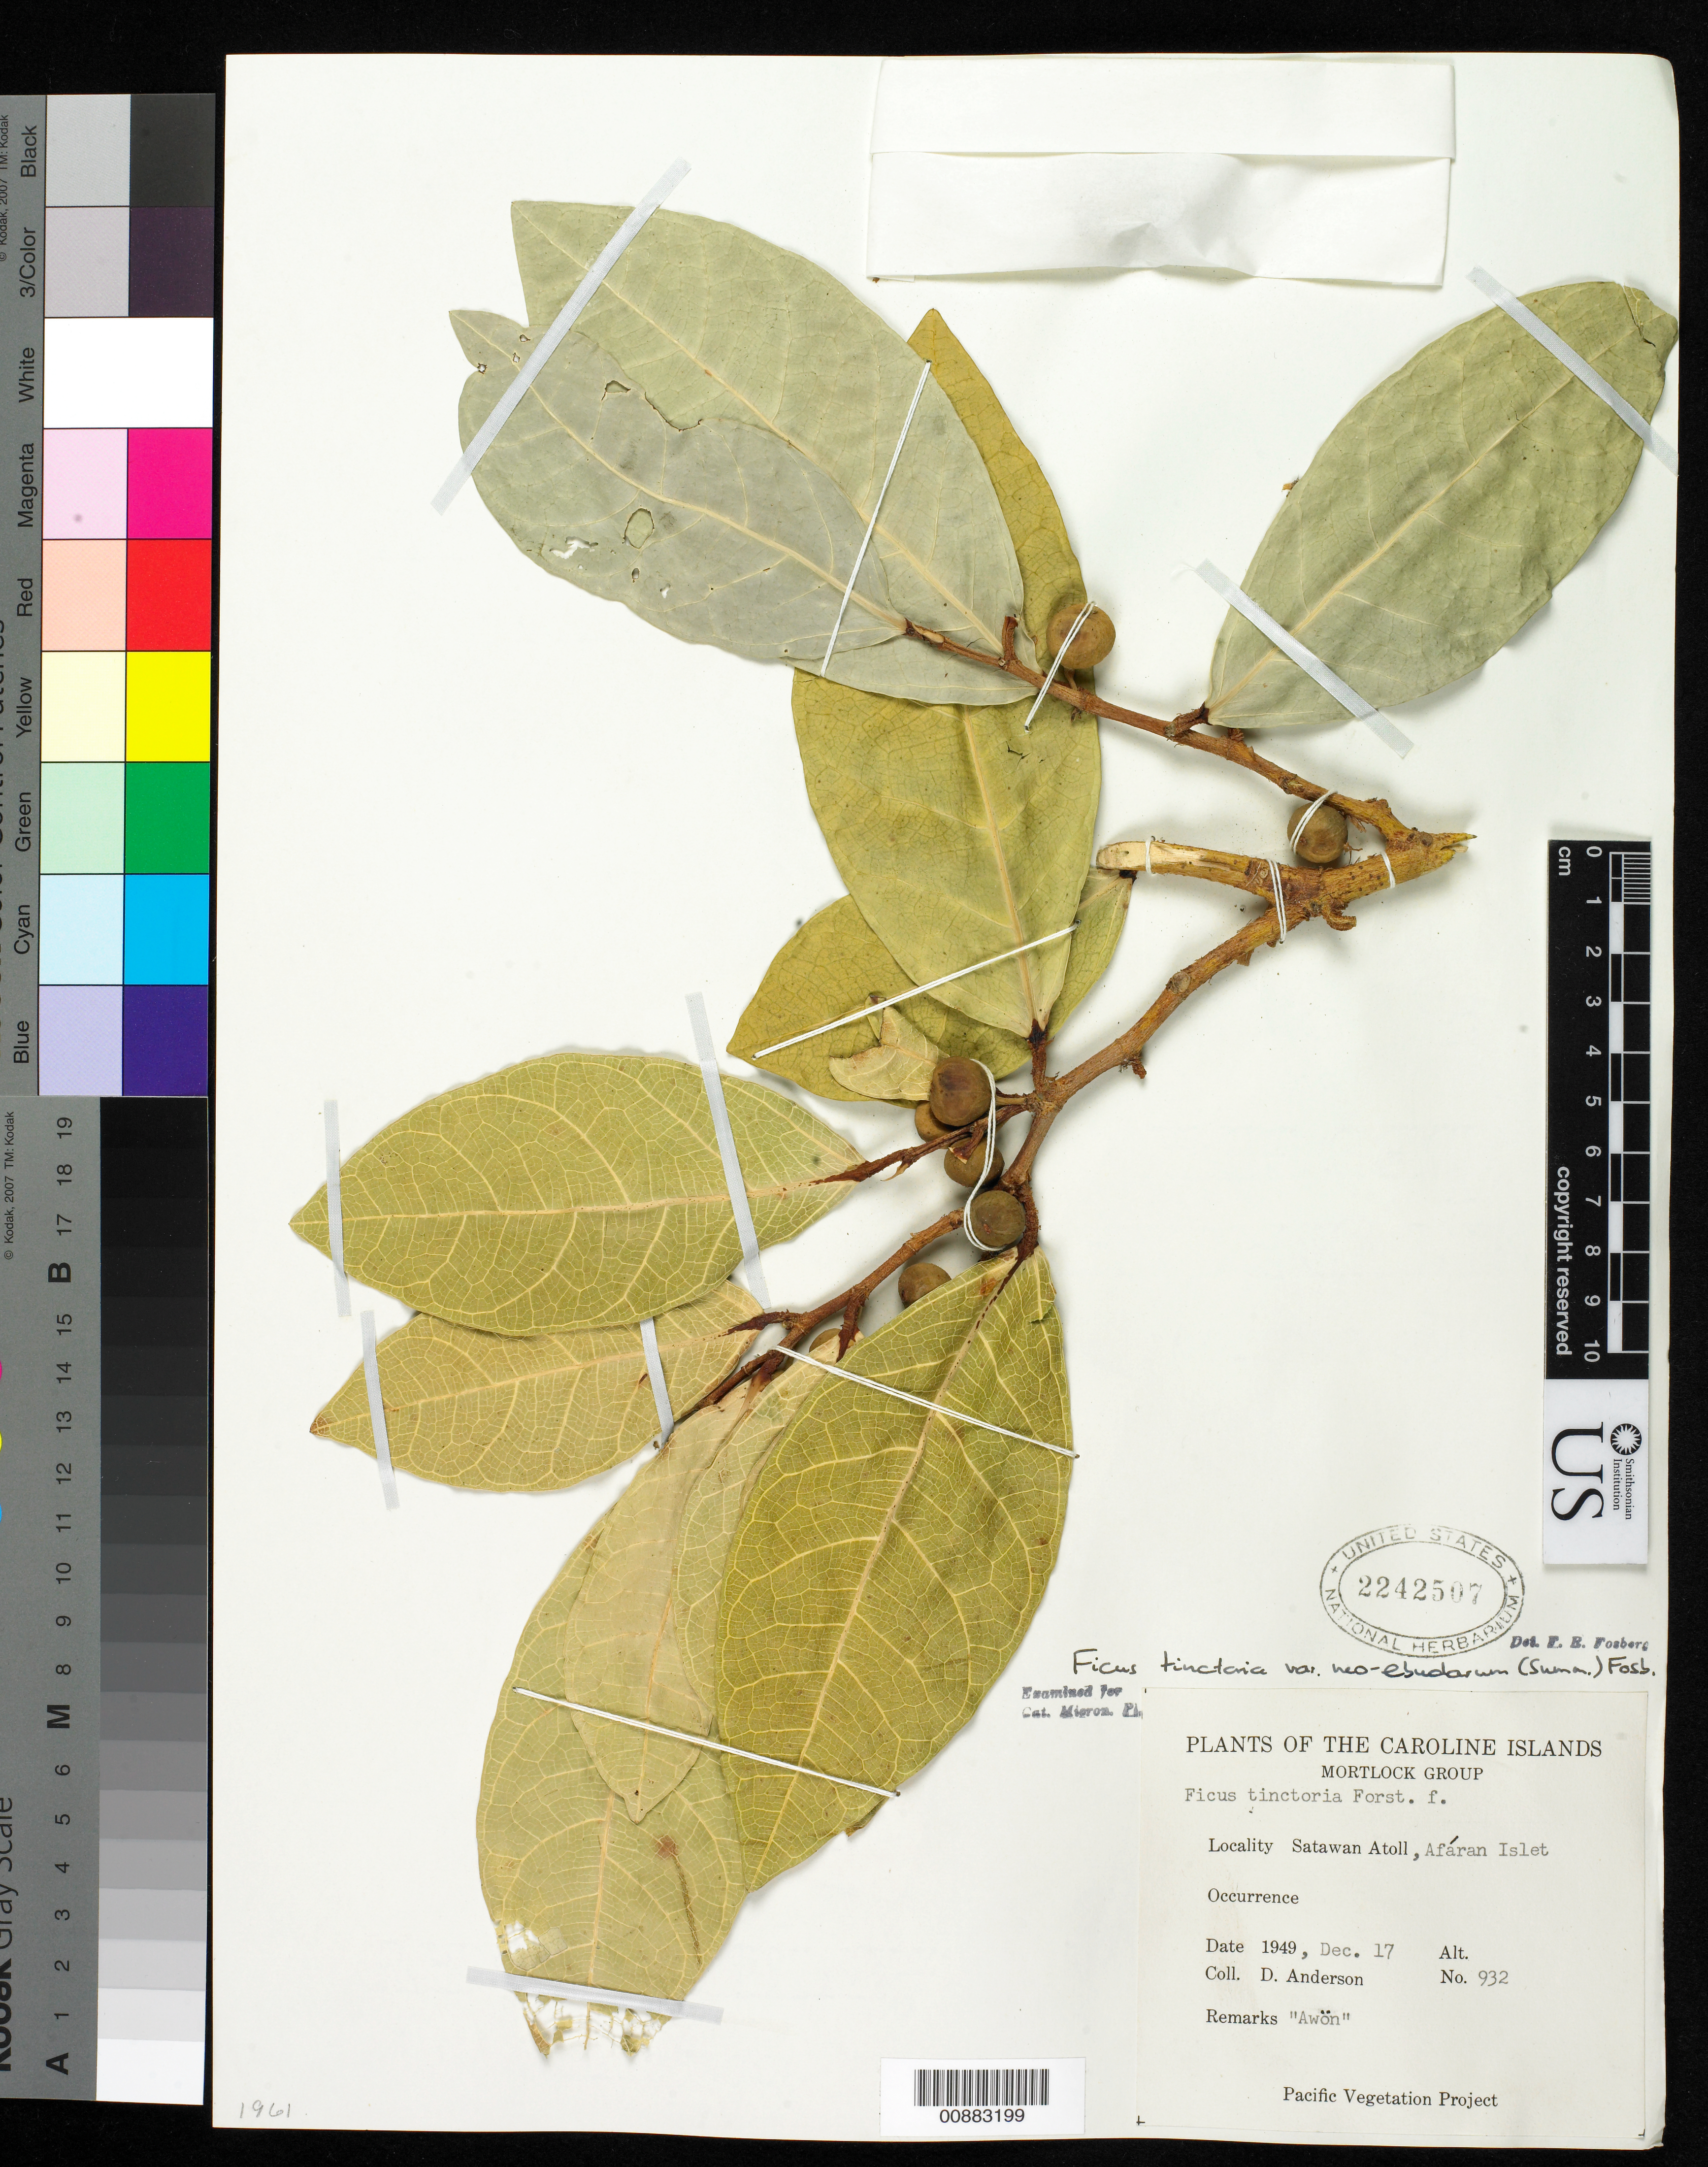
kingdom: Plantae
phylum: Tracheophyta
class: Magnoliopsida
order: Rosales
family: Moraceae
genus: Ficus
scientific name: Ficus tinctoria var. neoebudarum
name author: (Summerh.) Fosberg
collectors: D. Anderson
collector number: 932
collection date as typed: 17 Dec 1949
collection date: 1949-12-17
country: Micronesia, Federated States of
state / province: Truk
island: Satawan Atoll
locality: Afaran Islet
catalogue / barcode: US 2242507